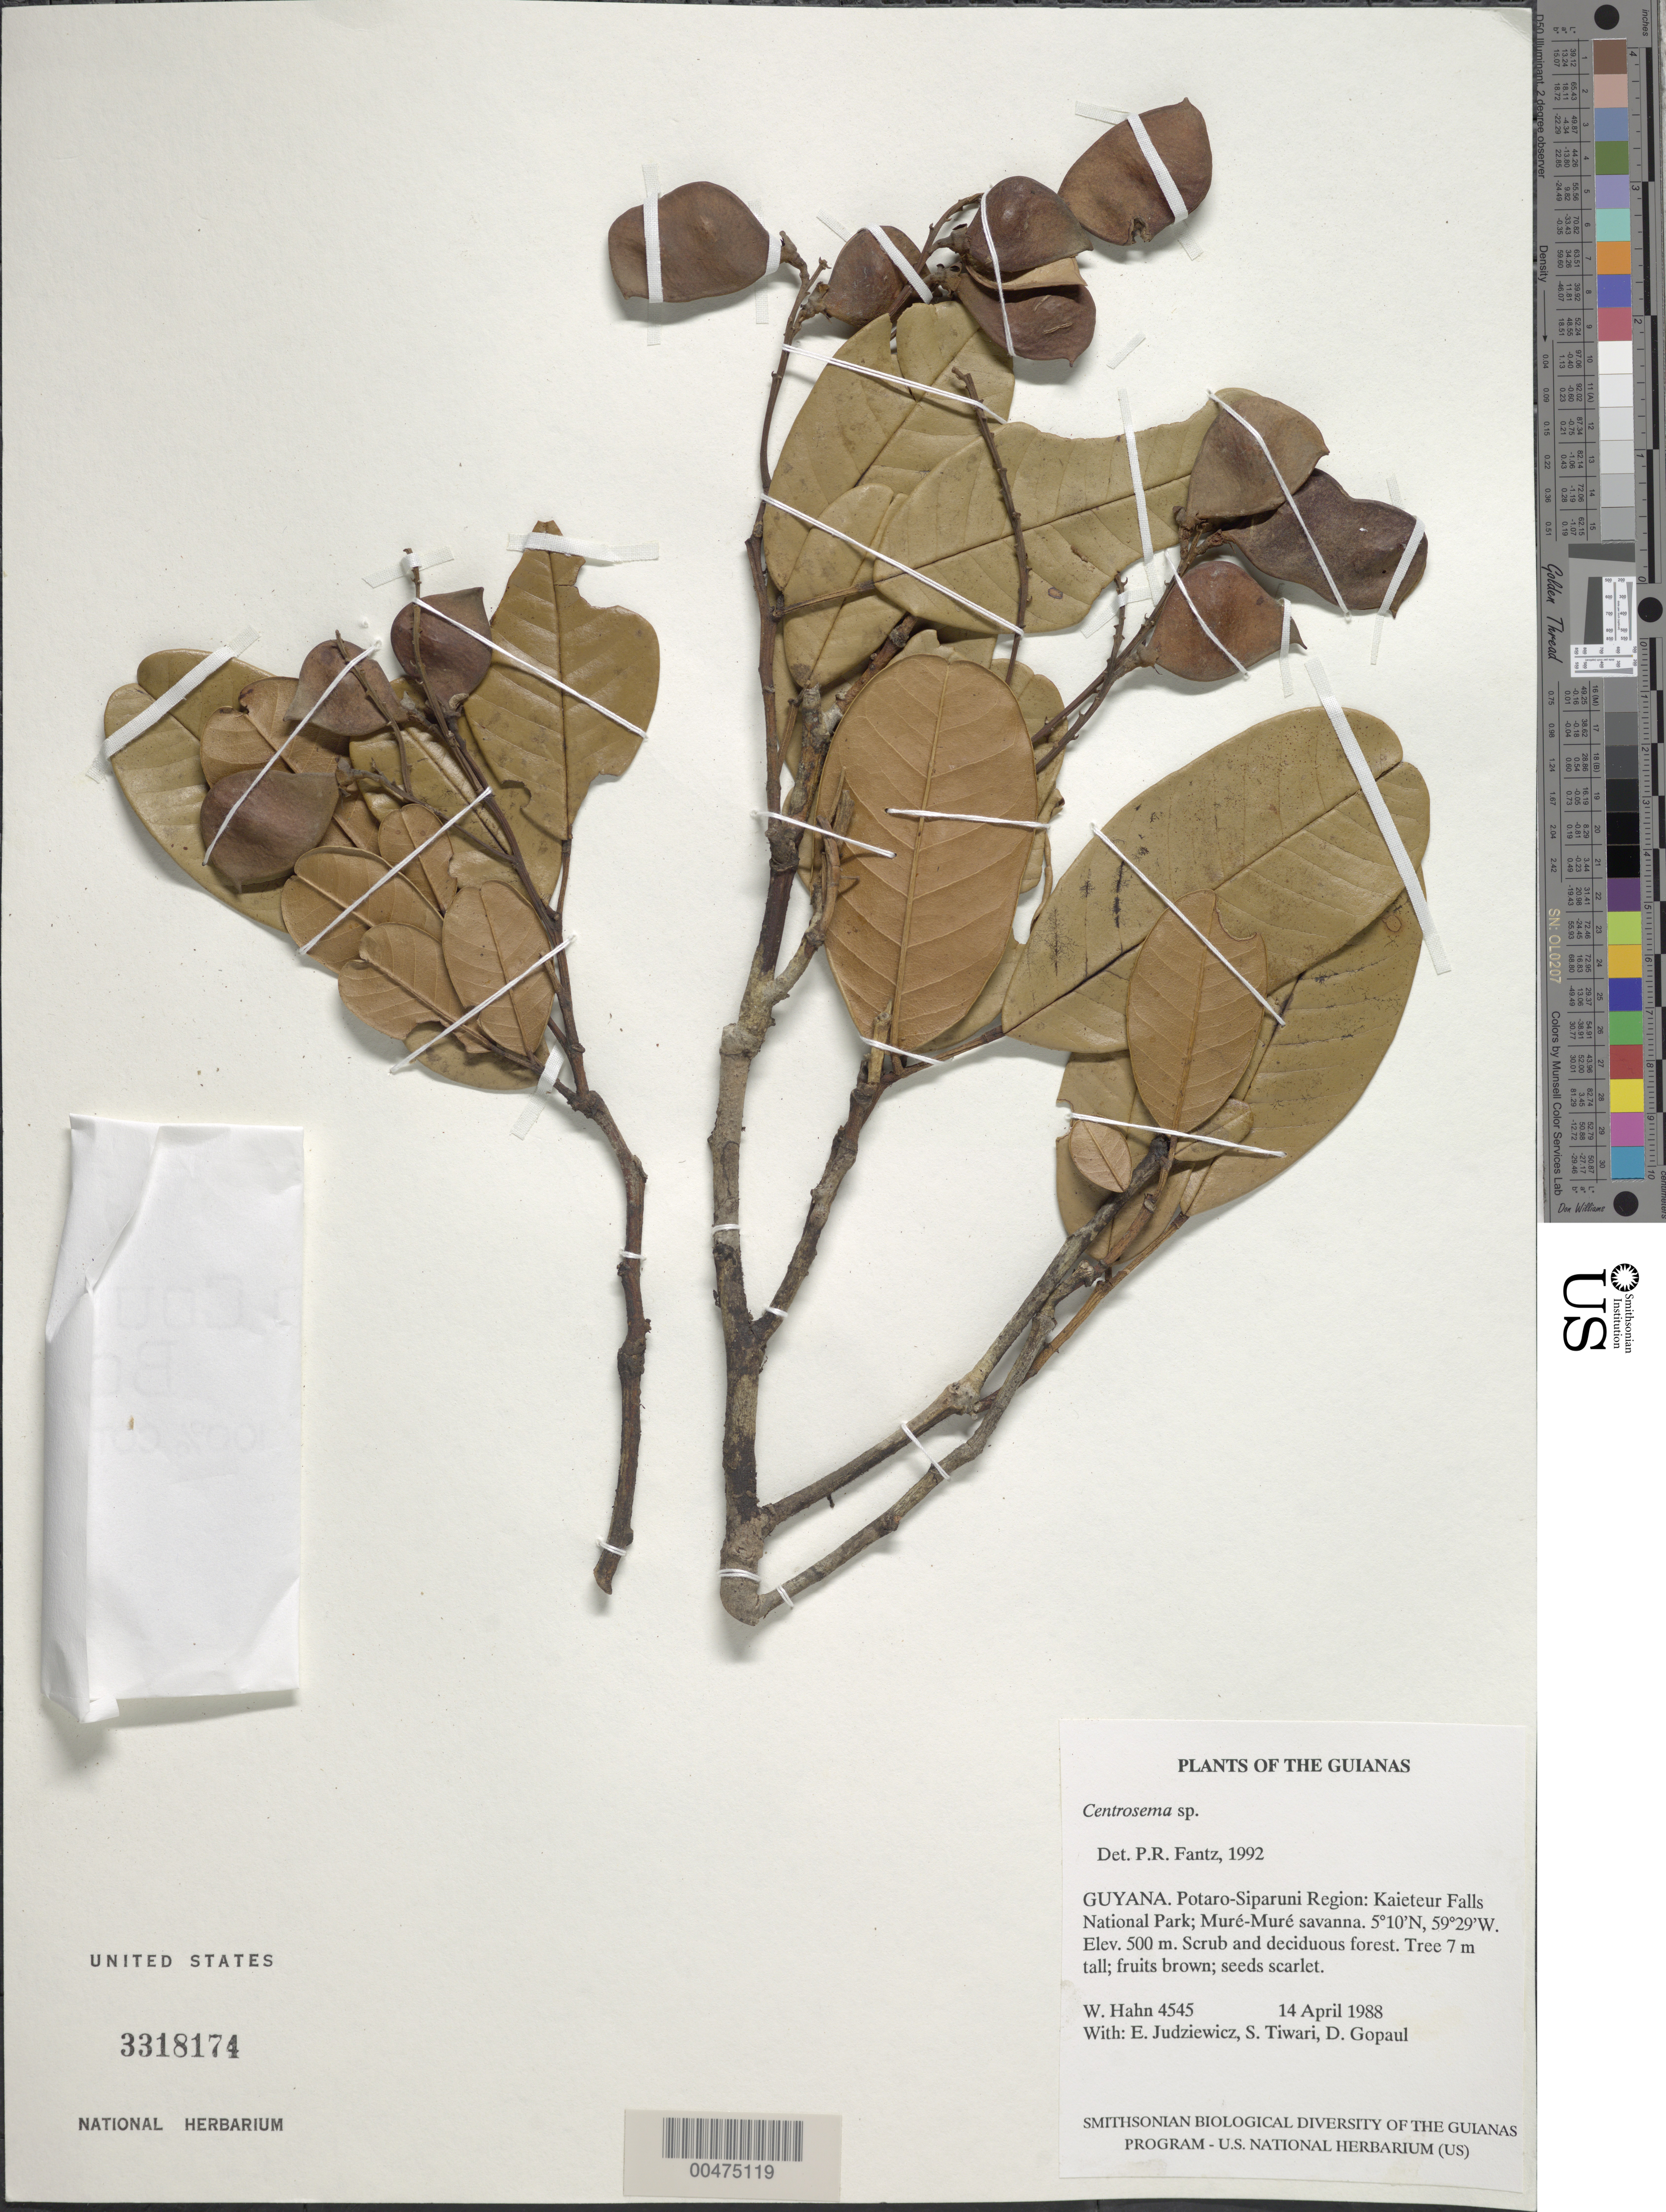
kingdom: Plantae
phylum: Tracheophyta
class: Magnoliopsida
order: Fabales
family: Fabaceae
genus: Centrosema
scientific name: Centrosema sp.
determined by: Fantz, P. R., (FLAS), University of Florida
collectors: W. Hahn, E. J. Judziewicz, S. Tiwari & D. Gopaul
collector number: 4545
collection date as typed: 14 April 1988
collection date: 1988-04-14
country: Guyana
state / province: Potaro-Siparuni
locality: Kaieteur Falls National Park; Muré-Muré savanna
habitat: Scrub and deciduous forest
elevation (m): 500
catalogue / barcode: US 3318174